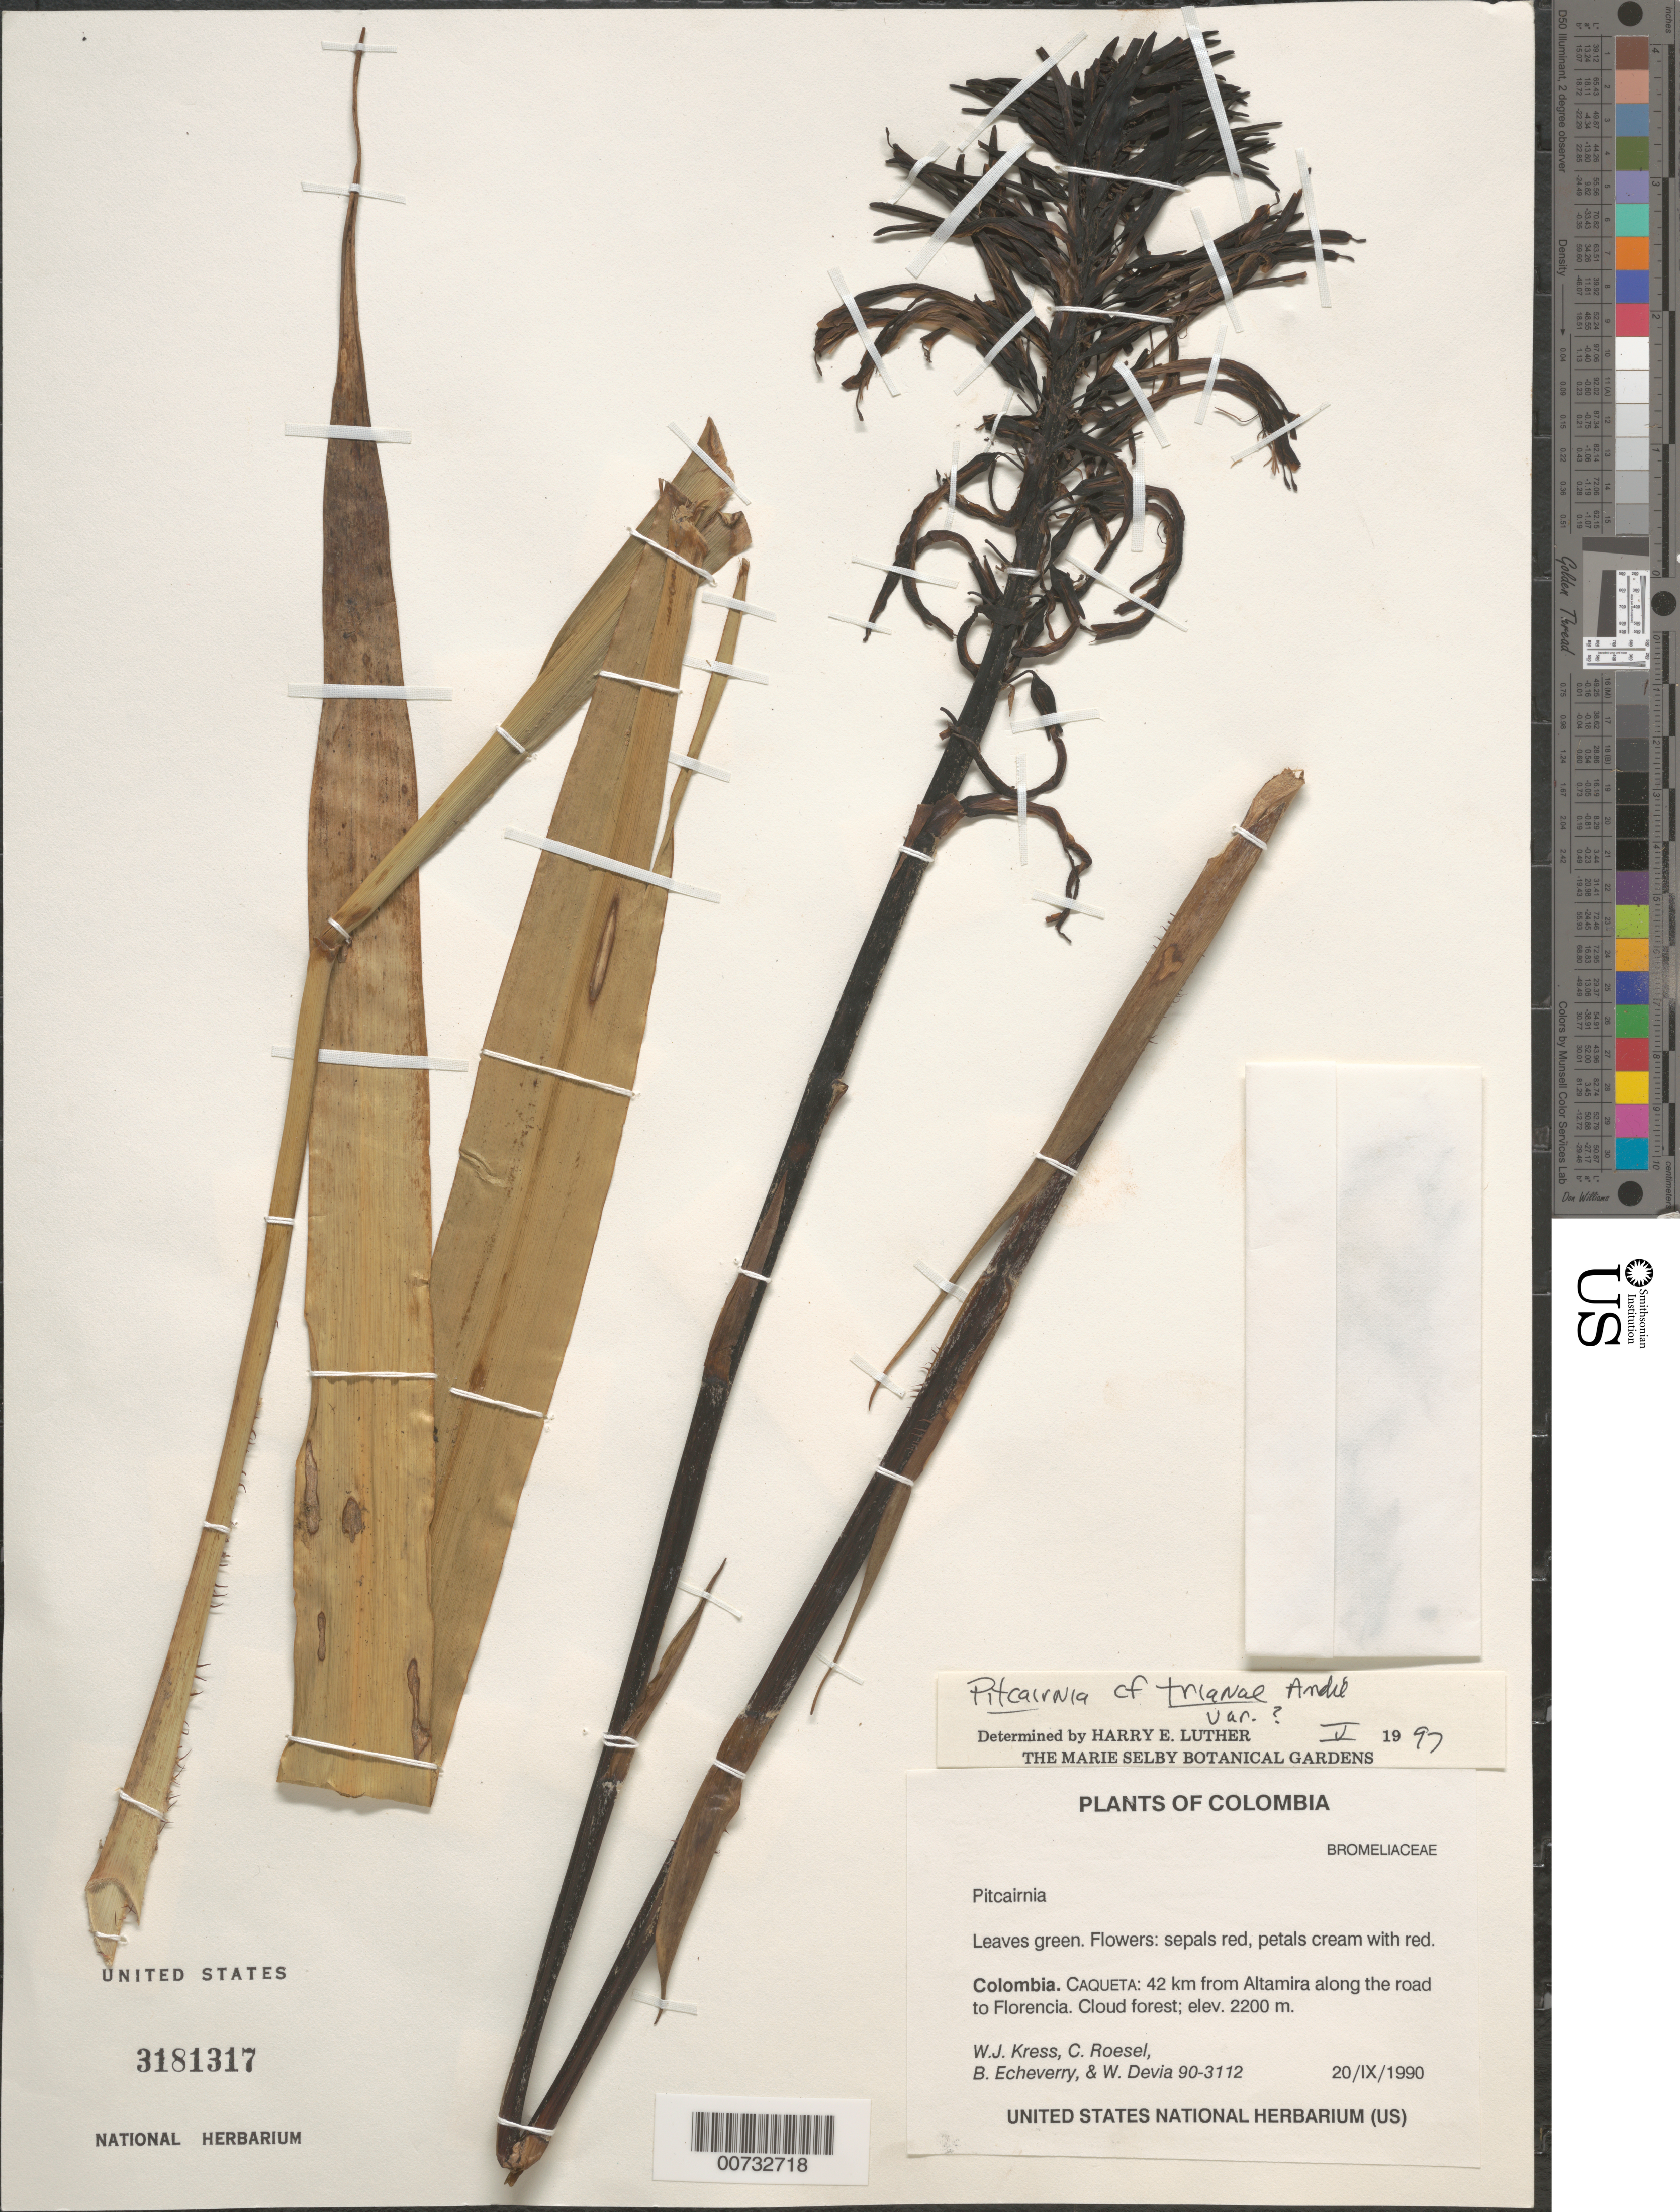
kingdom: Plantae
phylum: Tracheophyta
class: Liliopsida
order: Poales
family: Bromeliaceae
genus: Pitcairnia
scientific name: Pitcairnia trianae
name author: André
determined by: Luther, Hans E.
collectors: W. J. Kress, C. S. Roesel, B. Echeverry & W. Devia A.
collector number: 90-3112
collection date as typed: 20 Sep 1990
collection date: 1990-09-20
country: Colombia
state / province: Caquetá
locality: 42 km from Altamira along the road to Florencia. Cloud forest.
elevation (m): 2200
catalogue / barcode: US 3181317